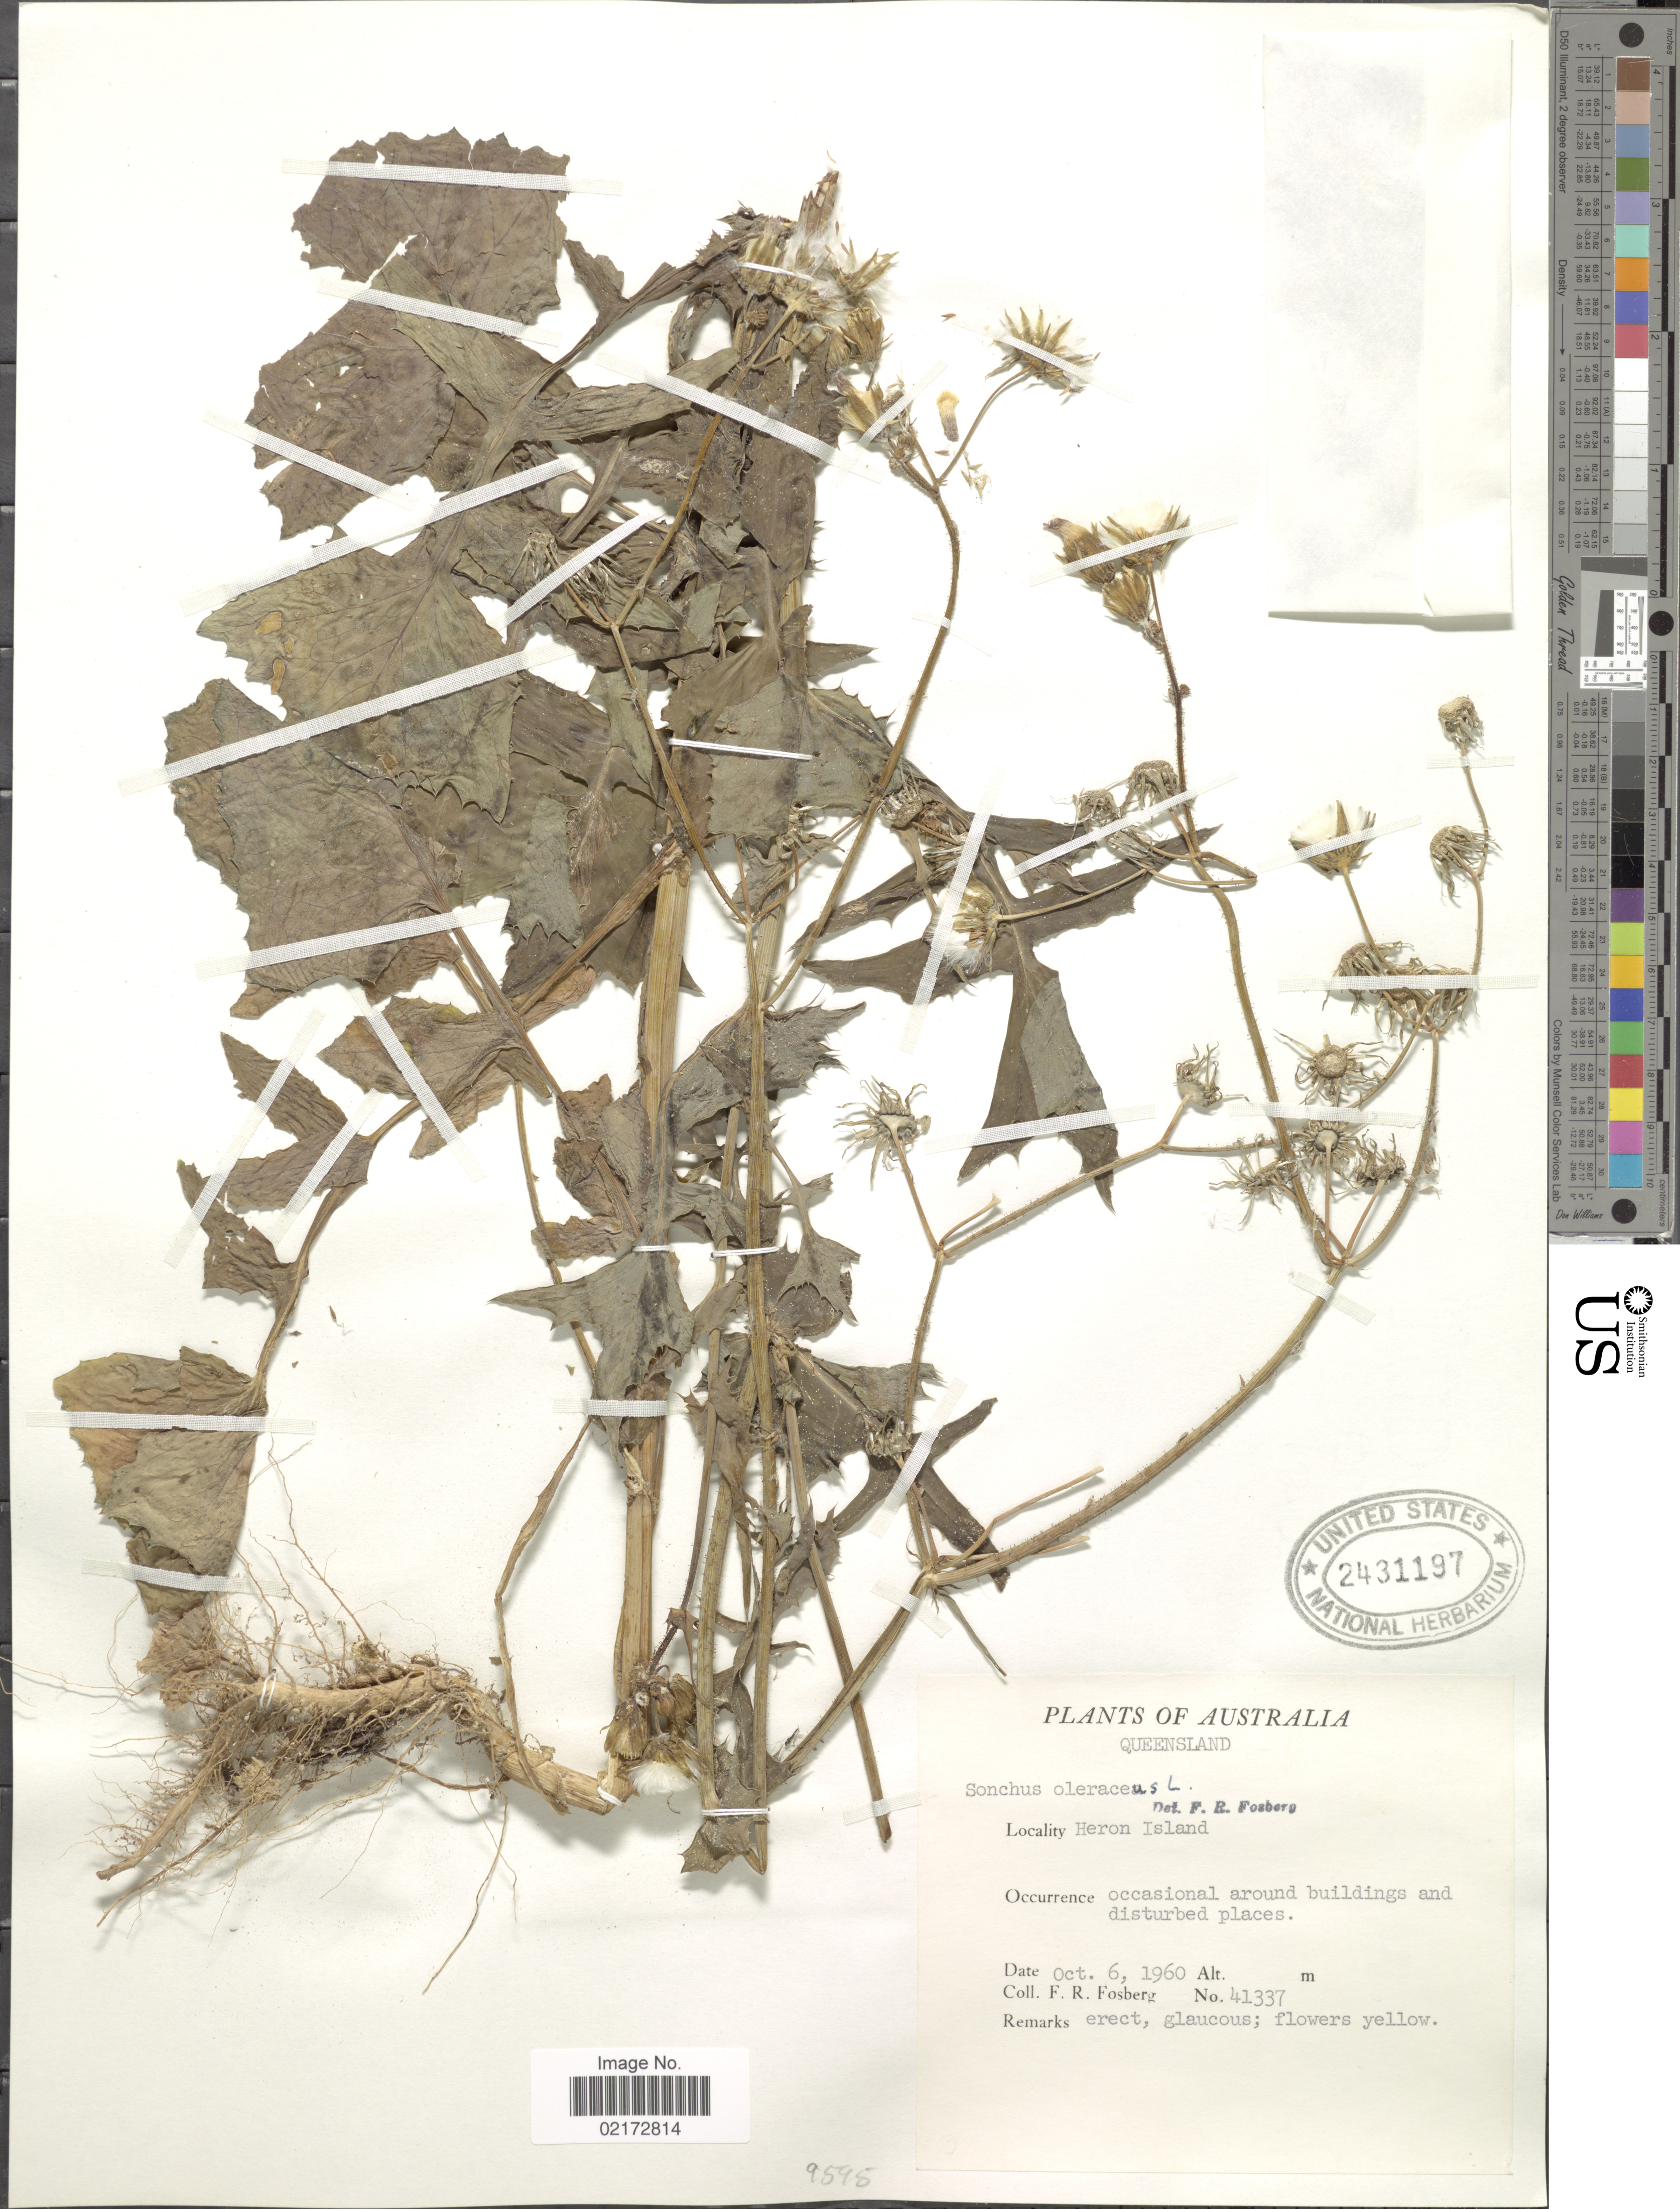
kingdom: Plantae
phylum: Tracheophyta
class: Magnoliopsida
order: Asterales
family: Asteraceae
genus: Sonchus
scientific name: Sonchus oleraceus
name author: L.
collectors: F. R. Fosberg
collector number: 41337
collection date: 1960-10-06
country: Australia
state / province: Queensland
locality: Heron Island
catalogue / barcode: US 2431197